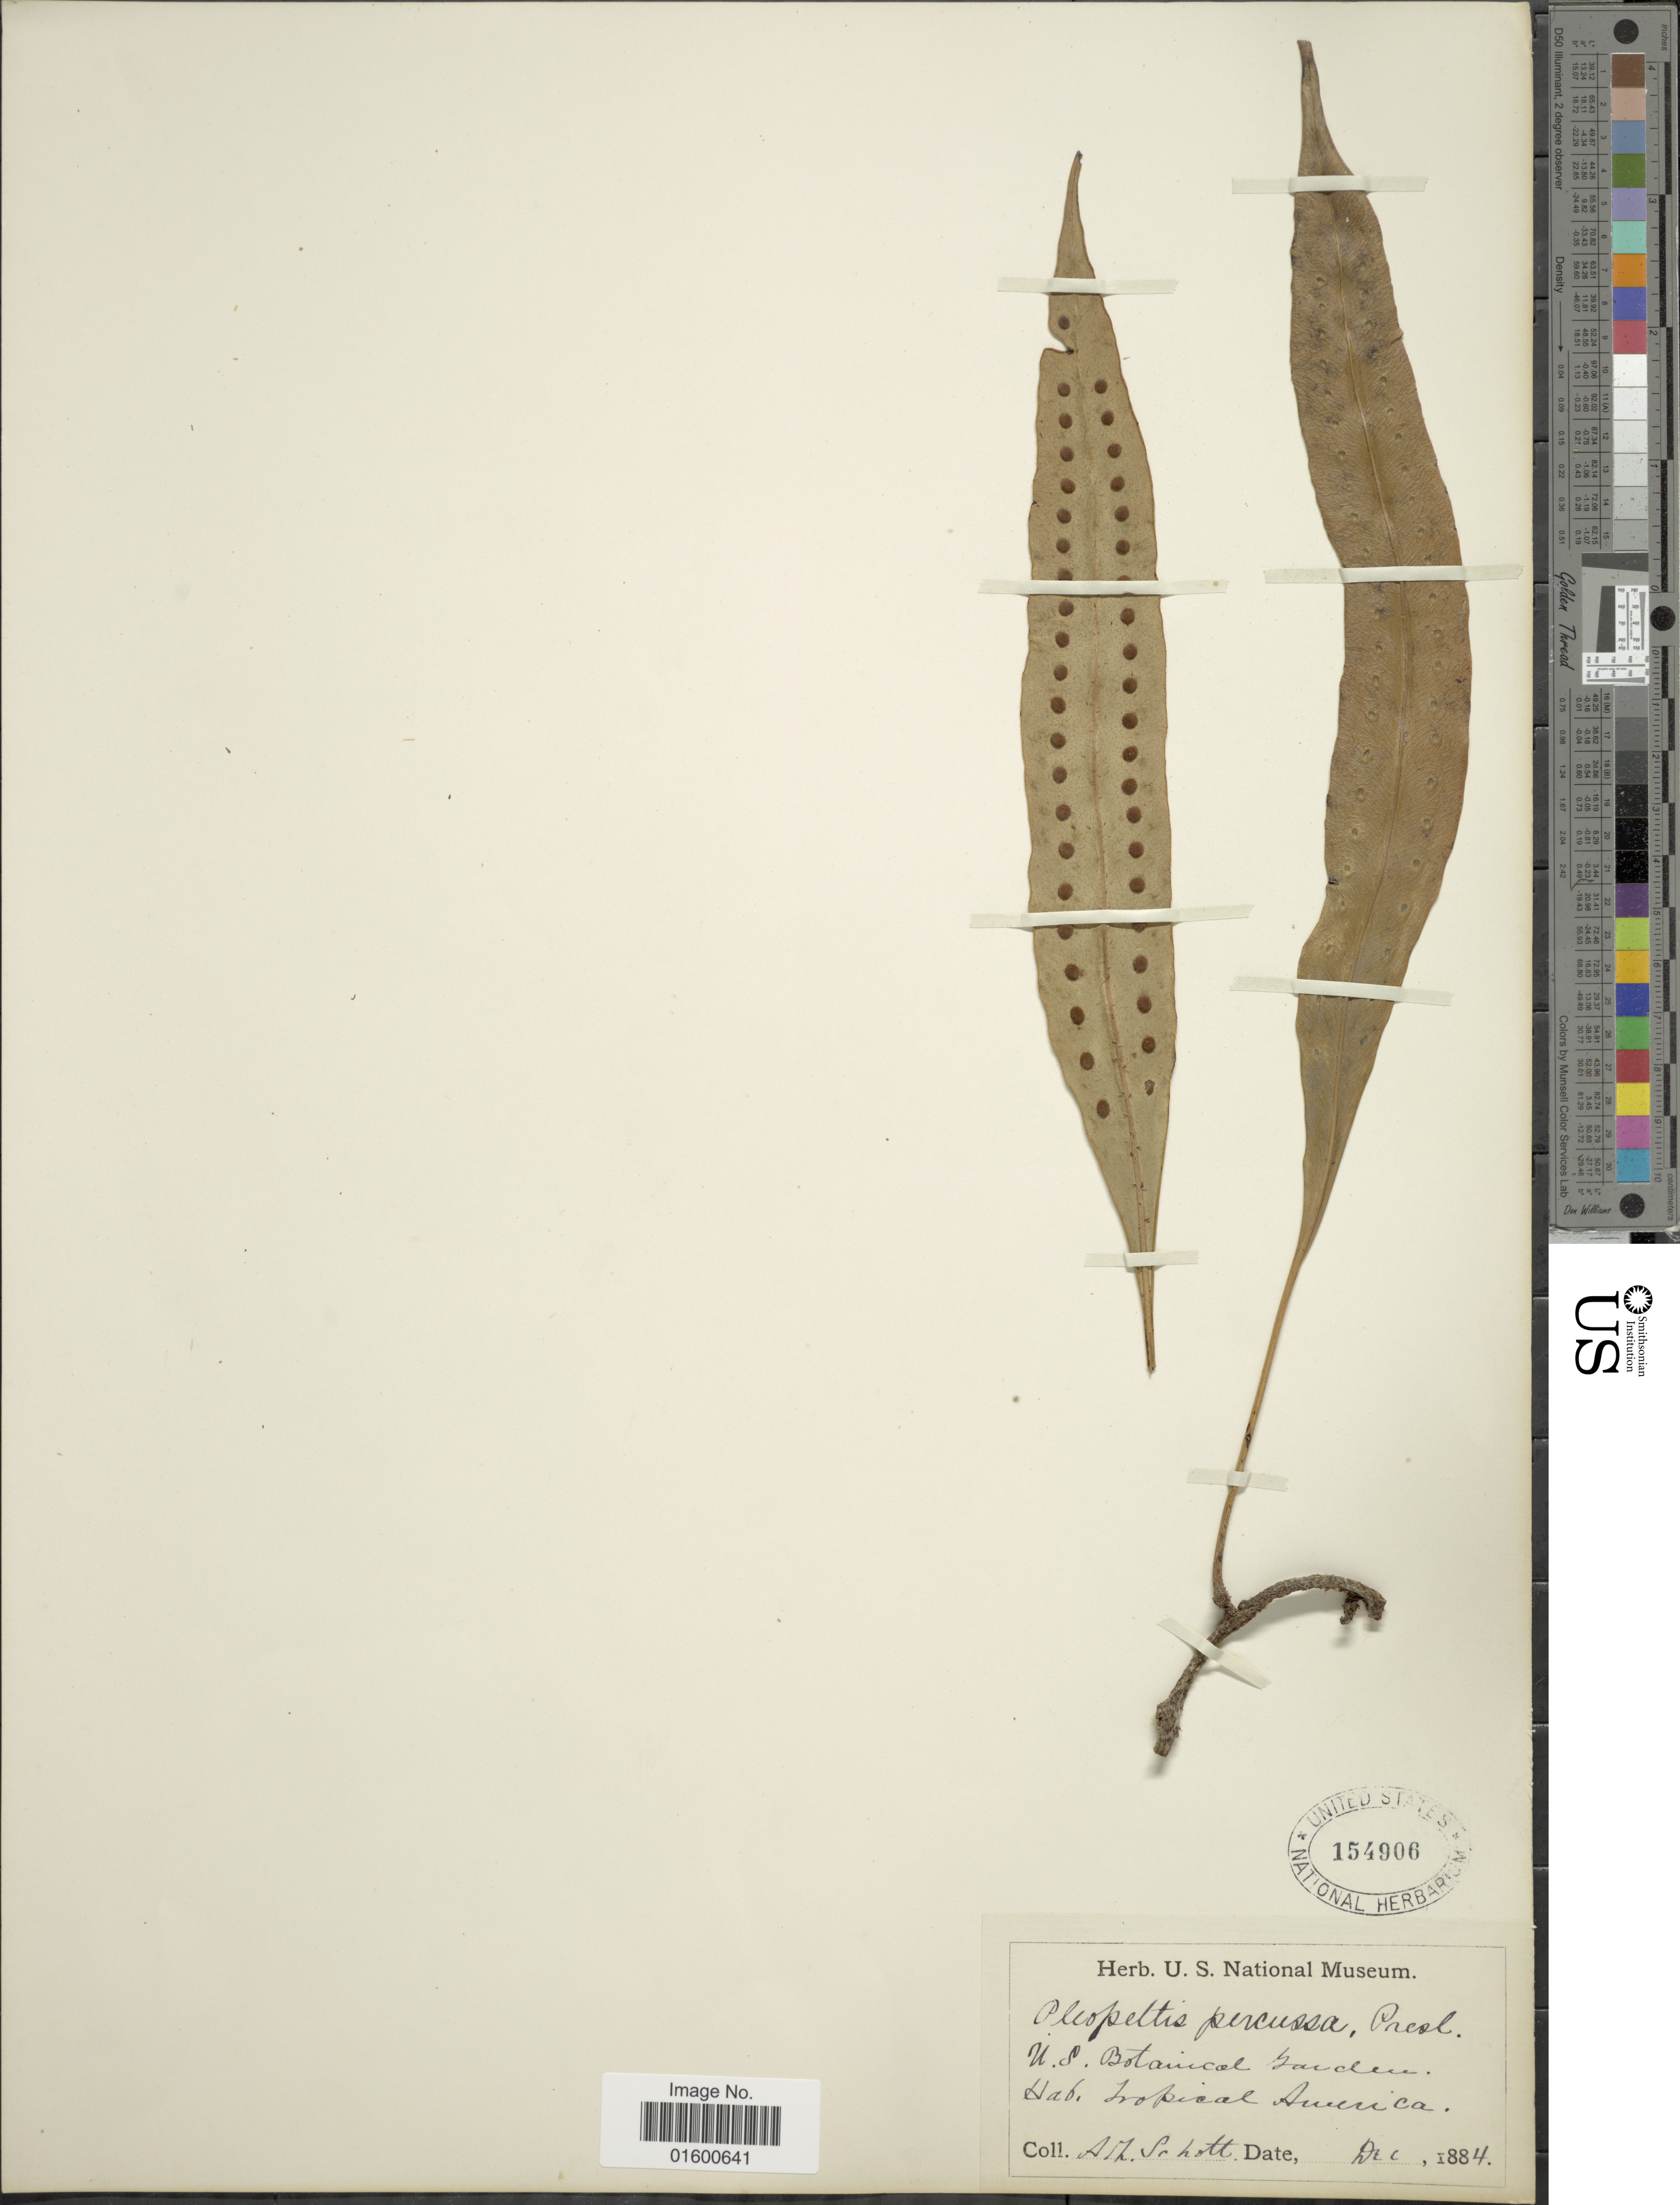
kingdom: Plantae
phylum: Tracheophyta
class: Polypodiopsida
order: Polypodiales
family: Polypodiaceae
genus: Microgramma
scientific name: Microgramma percussa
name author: (Cav.) de la Sota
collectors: A. L. Schott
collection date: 1884-12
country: United States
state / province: District of Columbia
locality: U. S. Botanical Garden, Tropical America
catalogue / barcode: US 154906